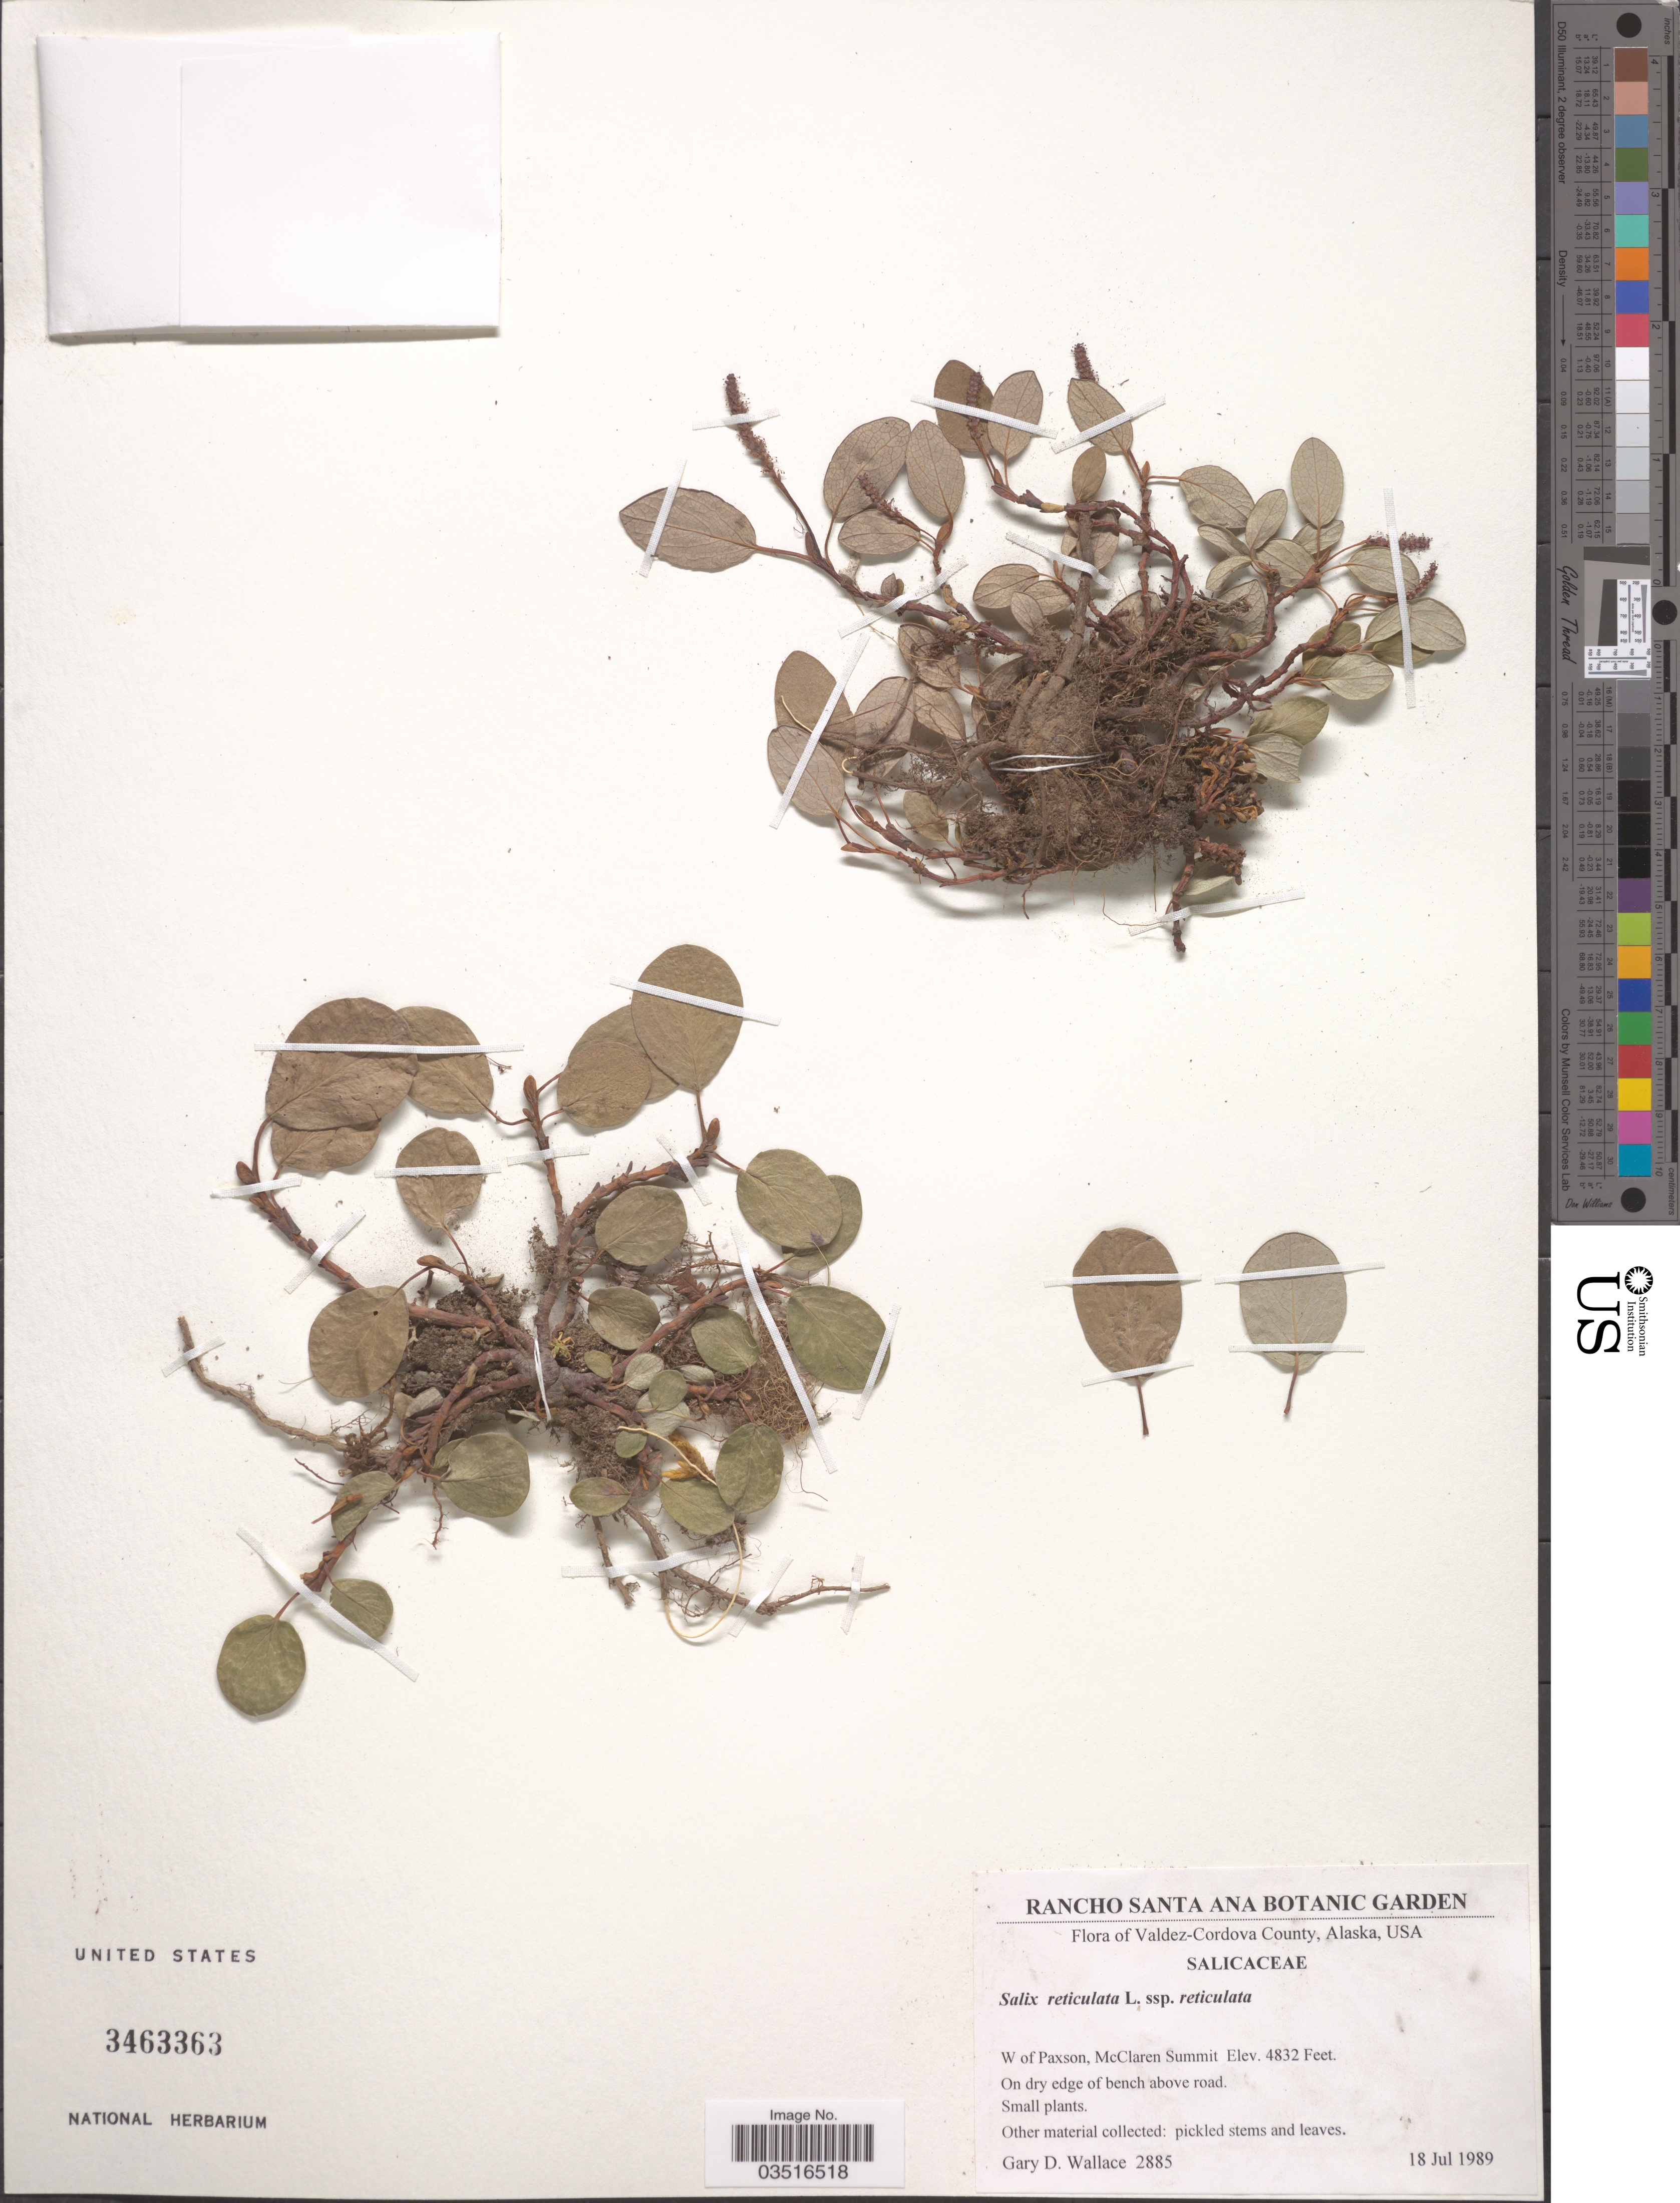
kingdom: Plantae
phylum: Tracheophyta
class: Magnoliopsida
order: Malpighiales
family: Salicaceae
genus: Salix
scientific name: Salix reticulata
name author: L.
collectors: G. D. Wallace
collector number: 2885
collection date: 1989-07-18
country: United States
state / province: Alaska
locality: Valdez-Cordova County, USA. W of Paxson, McClaren Summit. On dry edge of bench above road.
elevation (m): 1473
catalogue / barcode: US 3463363